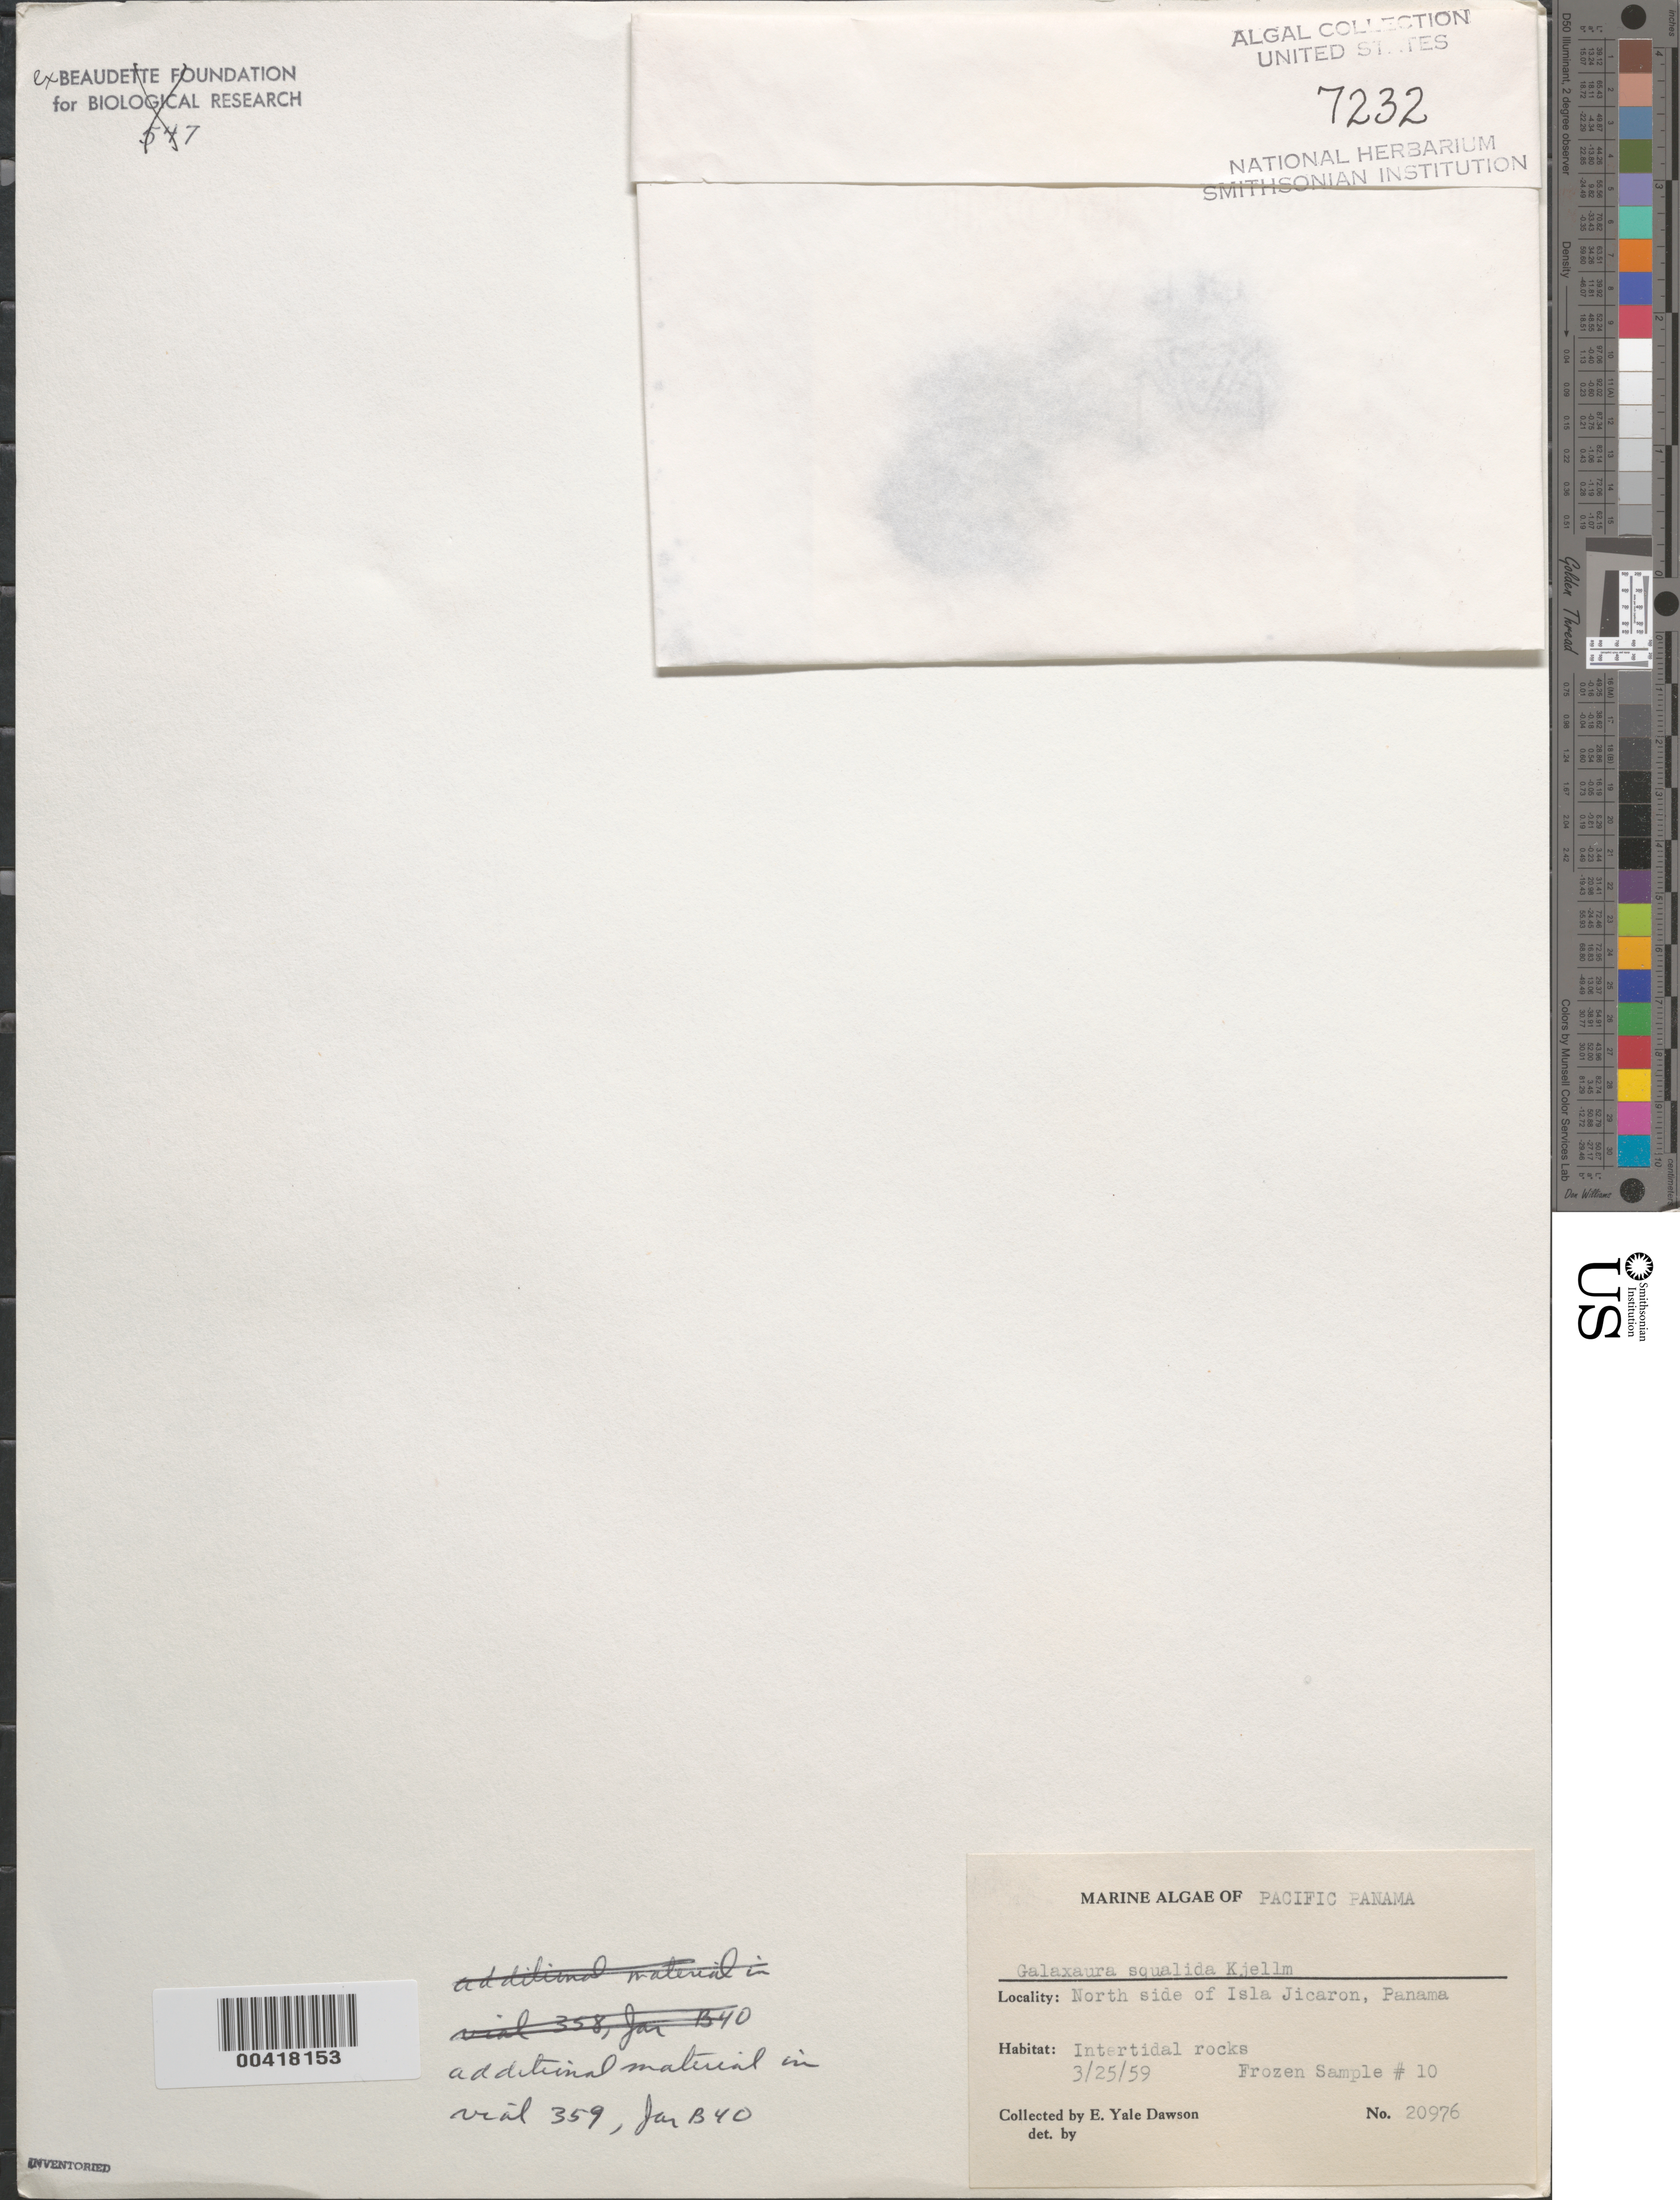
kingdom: Plantae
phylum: Rhodophyta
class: Florideophyceae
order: Nemaliales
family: Galaxauraceae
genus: Galaxaura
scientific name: Galaxaura rugosa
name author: (Ellis & Sol.) J.V.Lamouroux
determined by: Algae name updating Project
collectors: E. Y. Dawson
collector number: EYD 20976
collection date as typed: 25 Mar 1959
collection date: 1959-03-25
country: Panama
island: Jicarón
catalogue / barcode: US 7232